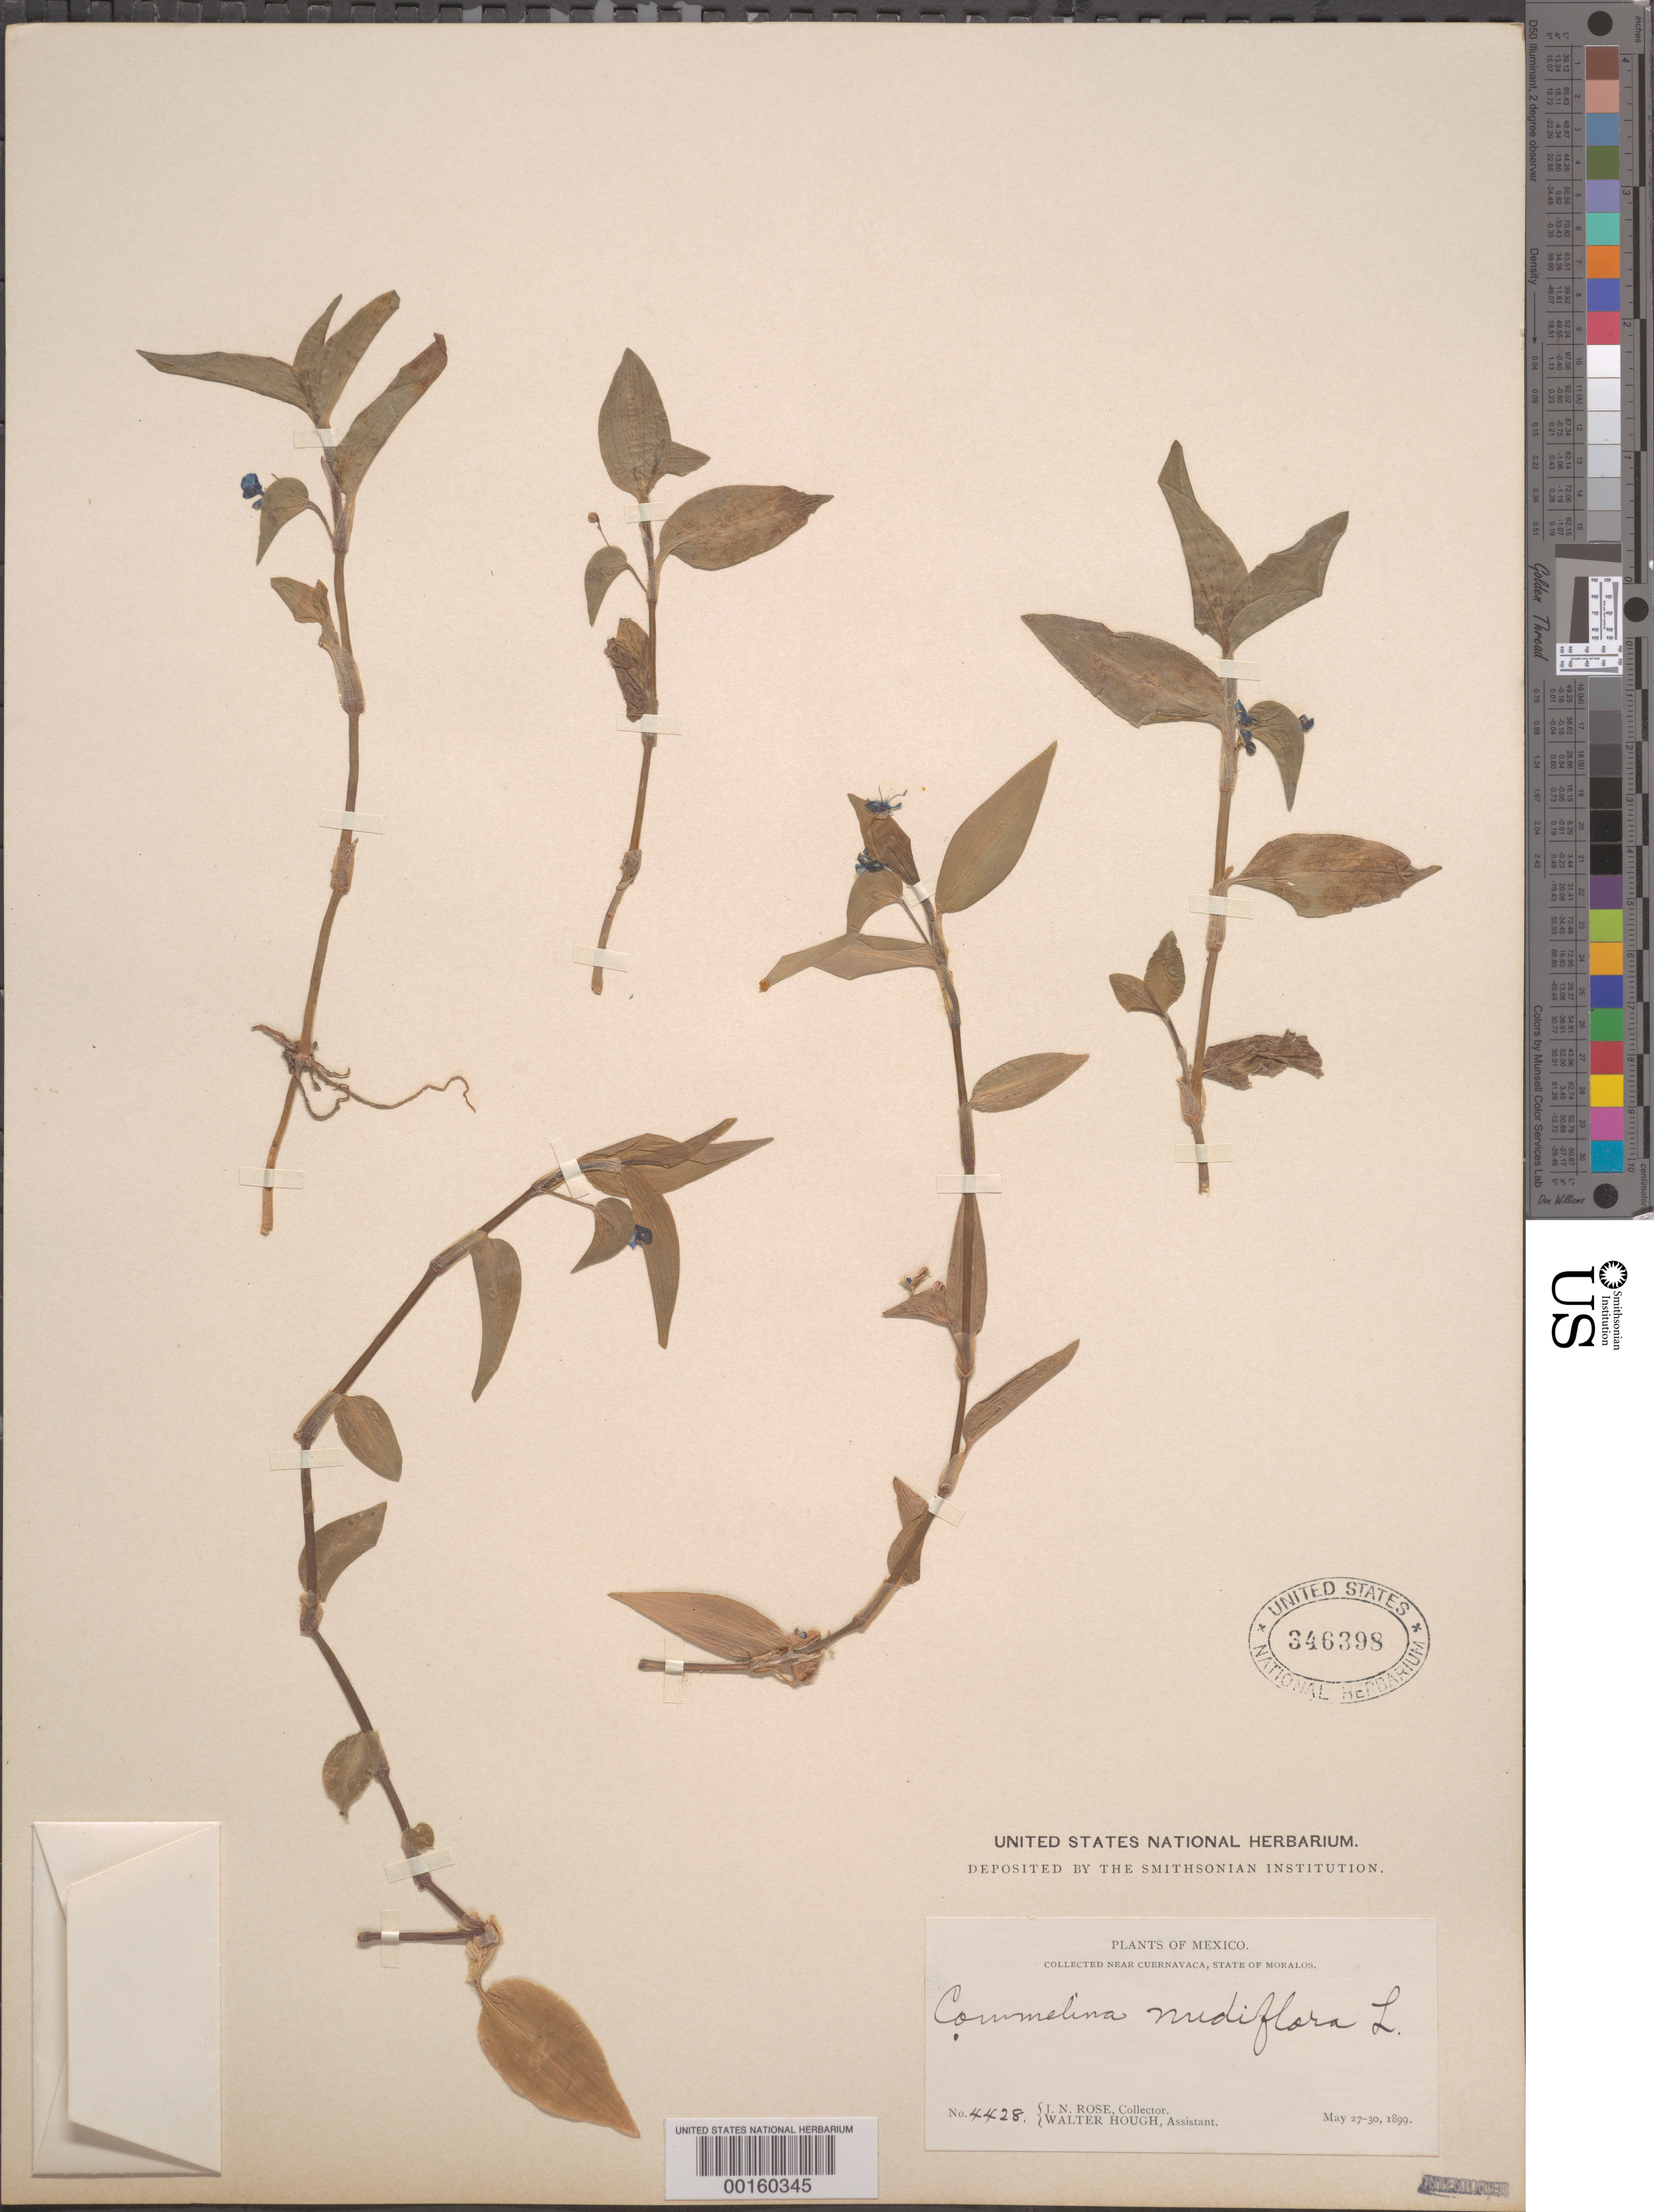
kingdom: Plantae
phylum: Tracheophyta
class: Liliopsida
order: Commelinales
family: Commelinaceae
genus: Commelina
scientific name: Commelina diffusa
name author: Burm. f.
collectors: J. N. Rose & H. P. H. Walter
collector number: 4428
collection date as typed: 27 May 1899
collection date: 1899-05-27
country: Mexico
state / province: Morelos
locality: Cuernavaca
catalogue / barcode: US 346398